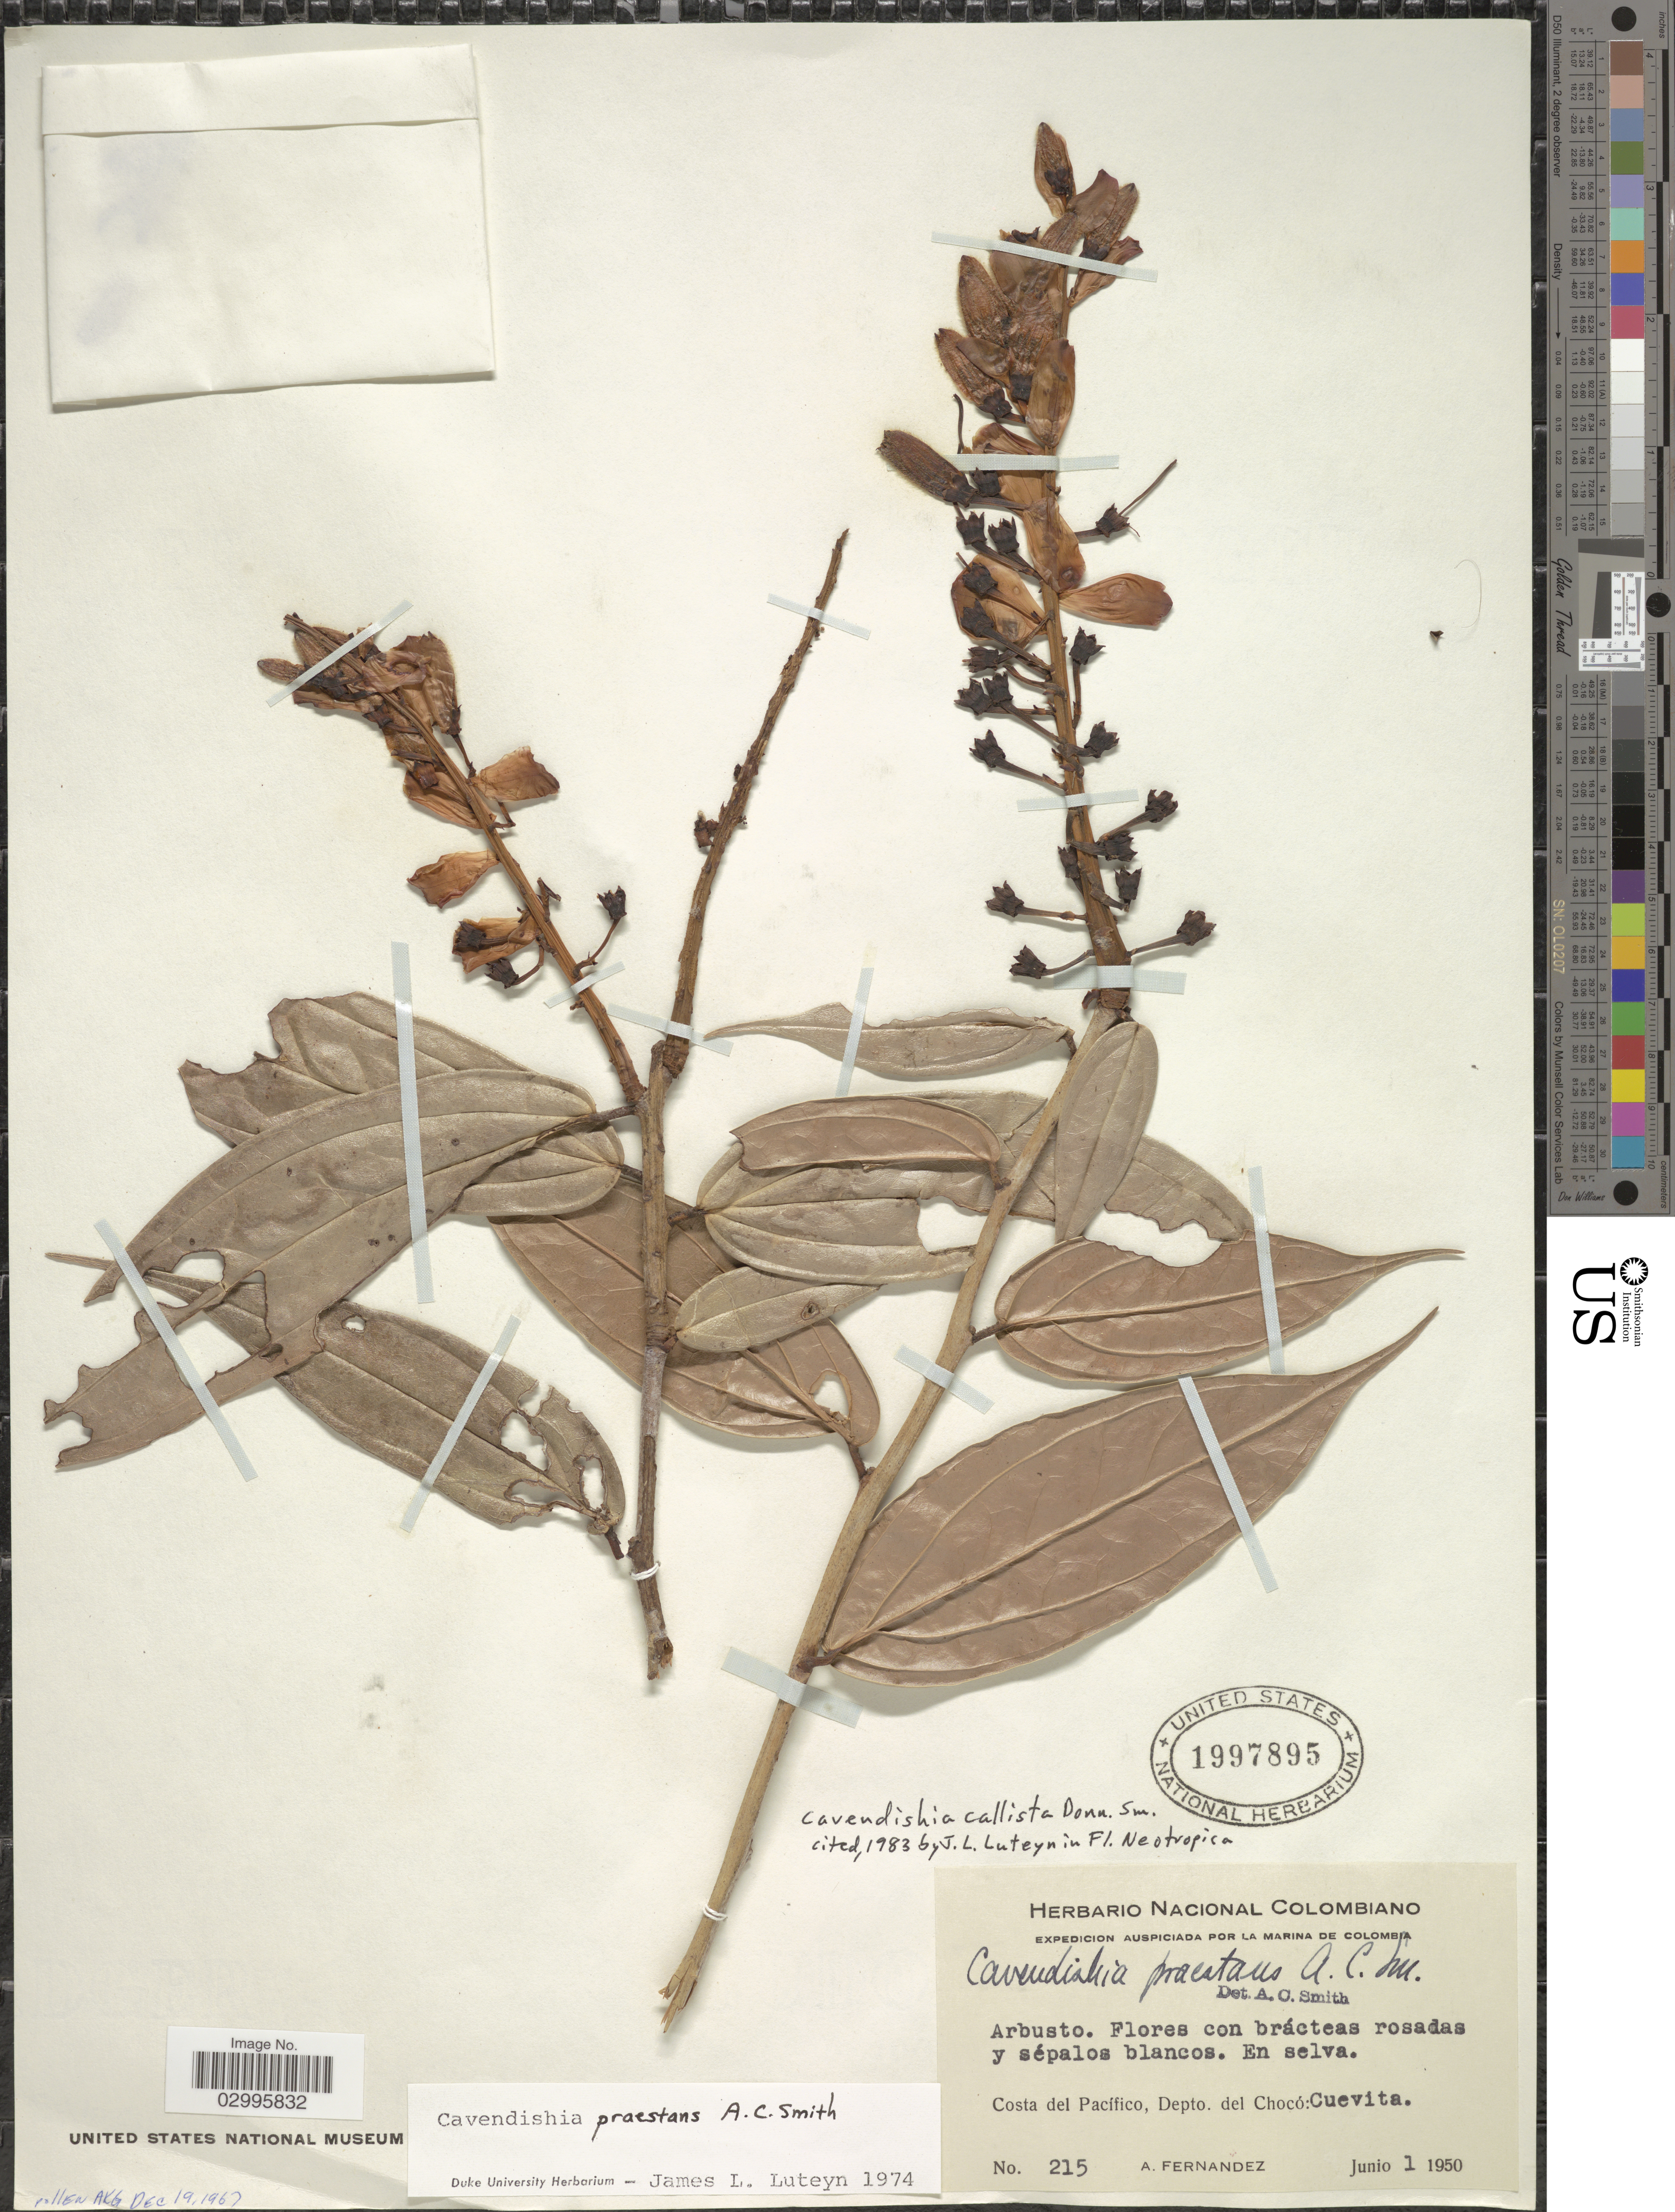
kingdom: Plantae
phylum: Tracheophyta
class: Magnoliopsida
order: Ericales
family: Ericaceae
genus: Cavendishia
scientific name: Cavendishia callista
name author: Donn. Sm.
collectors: A. Fernandes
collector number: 215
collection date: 1950-06-01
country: Colombia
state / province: Chocó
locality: Costa del Pacífico, Depto. del Chocó: Cuevita.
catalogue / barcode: US 1997895